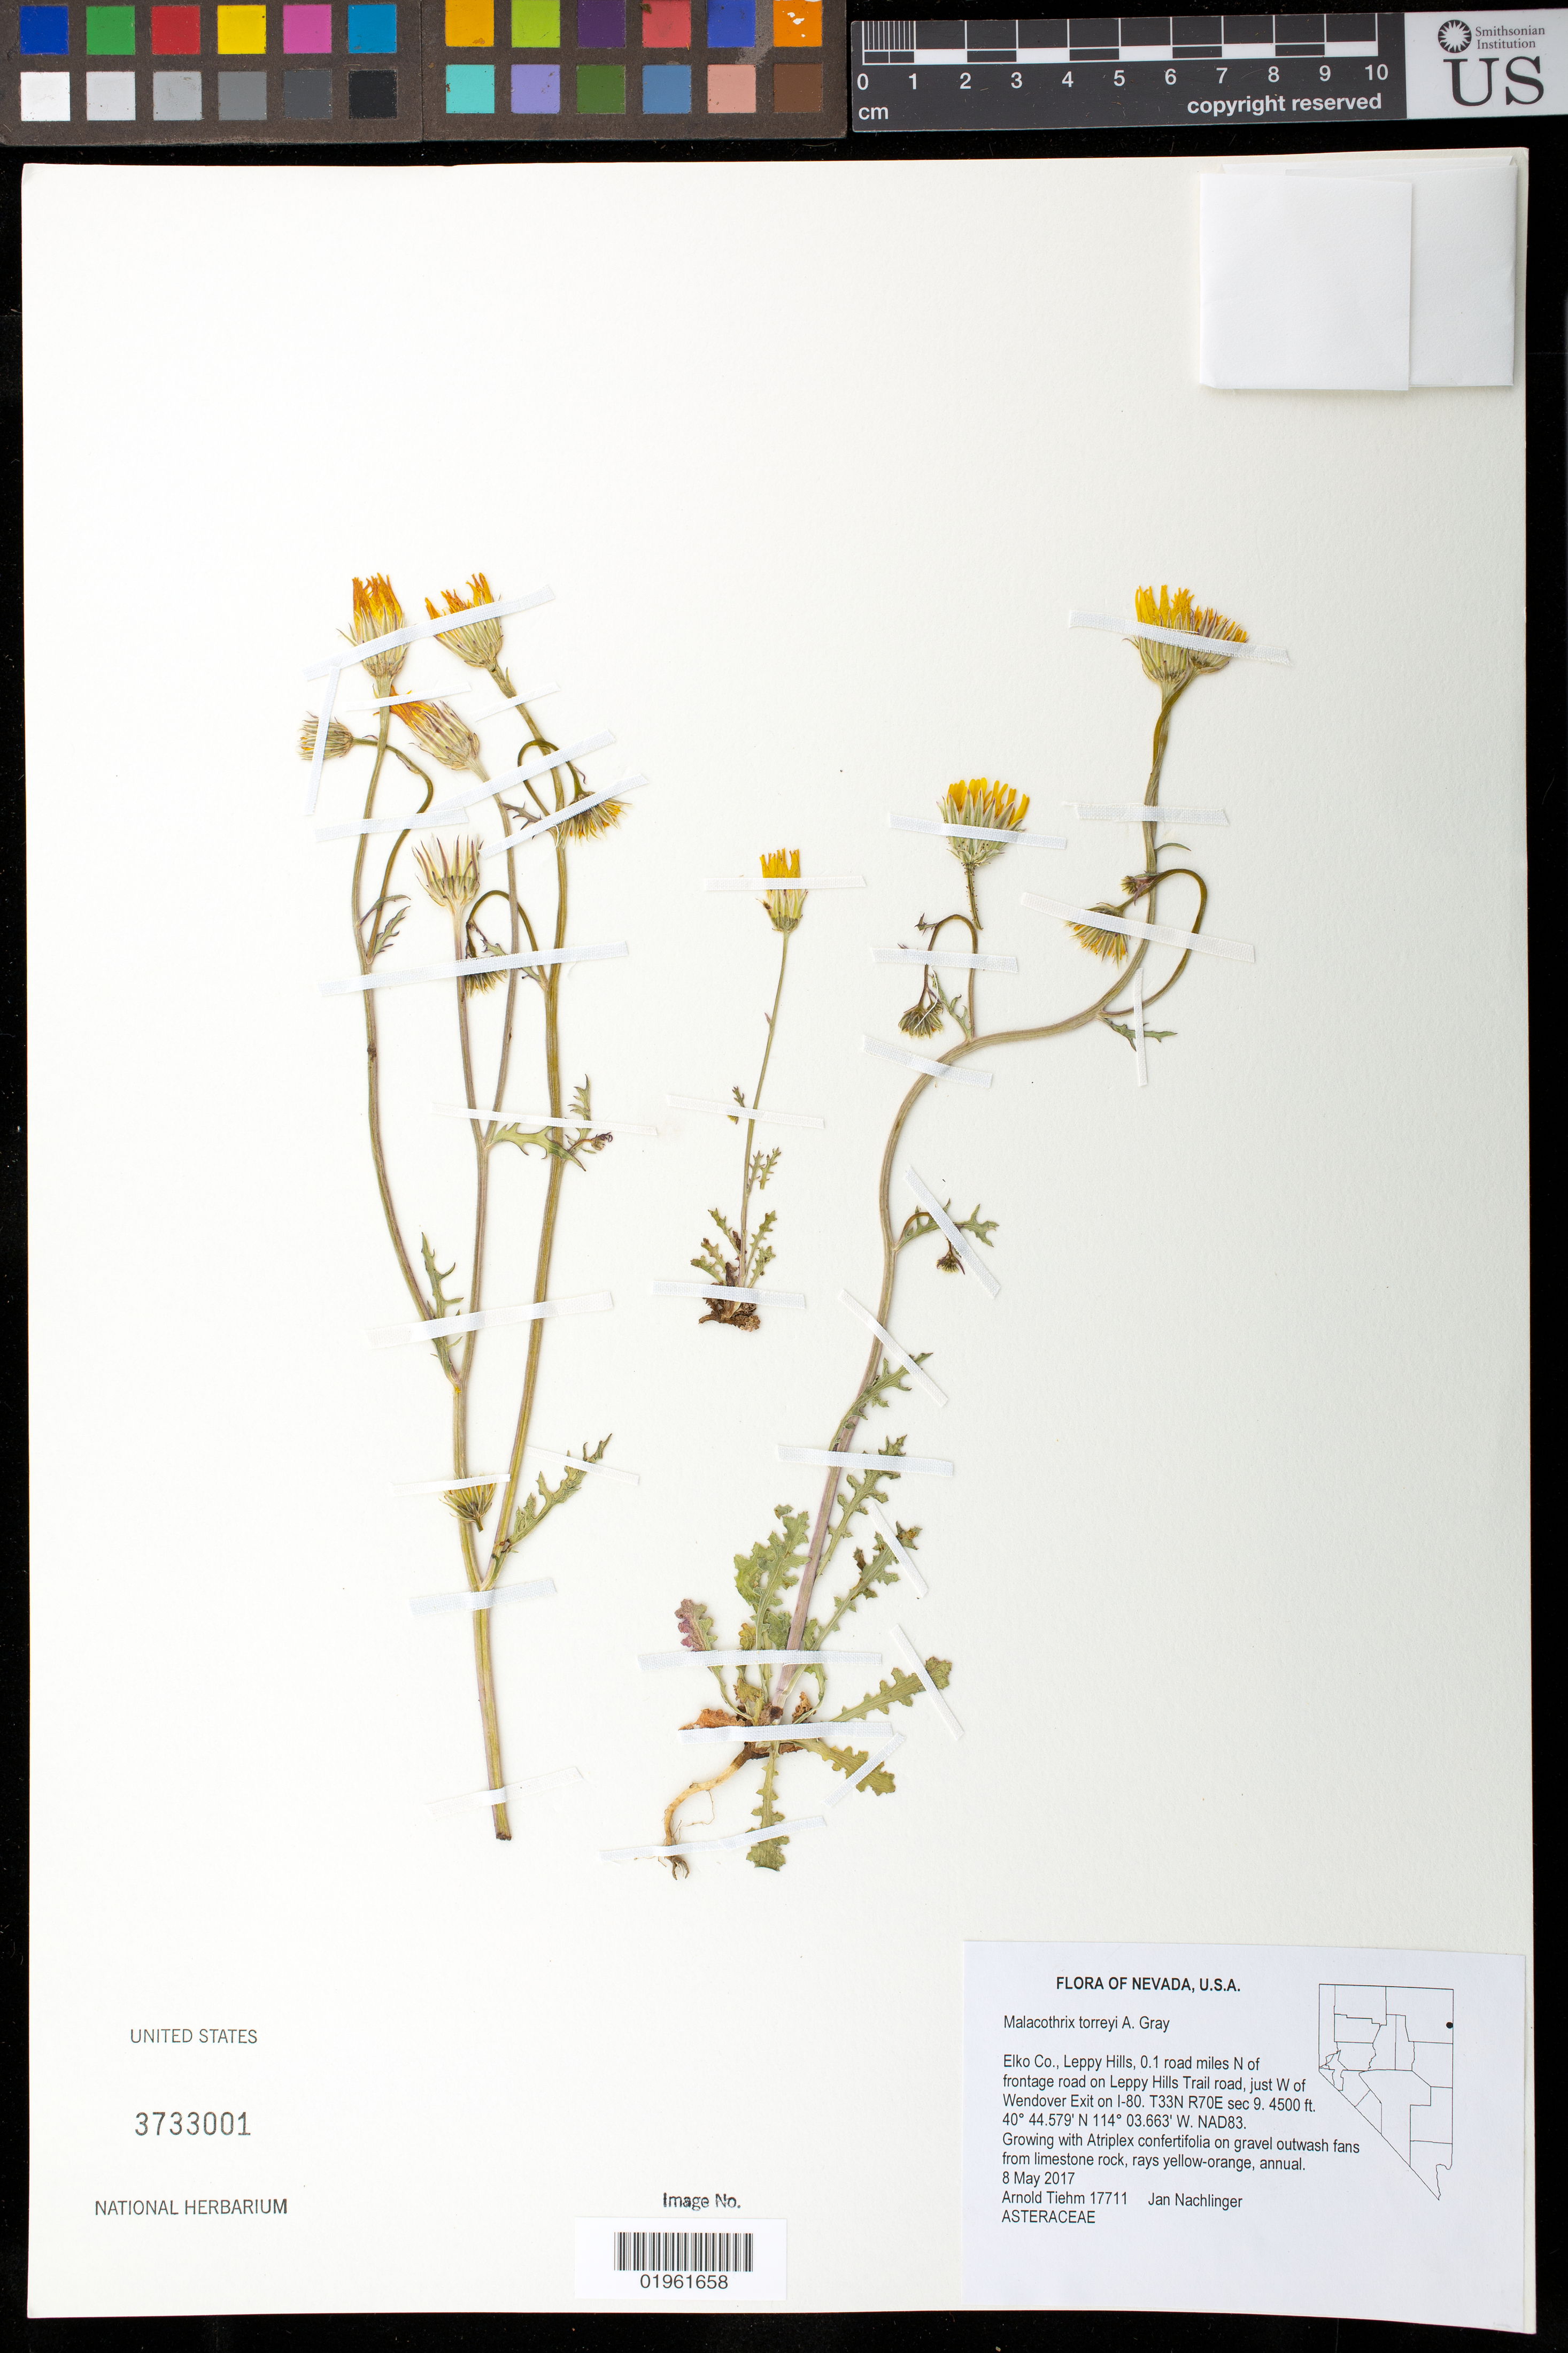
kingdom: Plantae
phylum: Tracheophyta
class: Magnoliopsida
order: Asterales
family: Asteraceae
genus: Malacothrix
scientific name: Malacothrix torreyi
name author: A. Gray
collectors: A. Tiehm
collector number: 17711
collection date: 2017-05-08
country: United States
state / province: Nevada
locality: Elko Co., Leppy Hills, 0.1 road miles N of frontage road on Leppy Hills Trail road, just W of Wendover Exit on I-80. T33N R70E sec 9.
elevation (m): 1372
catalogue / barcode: US 3733001